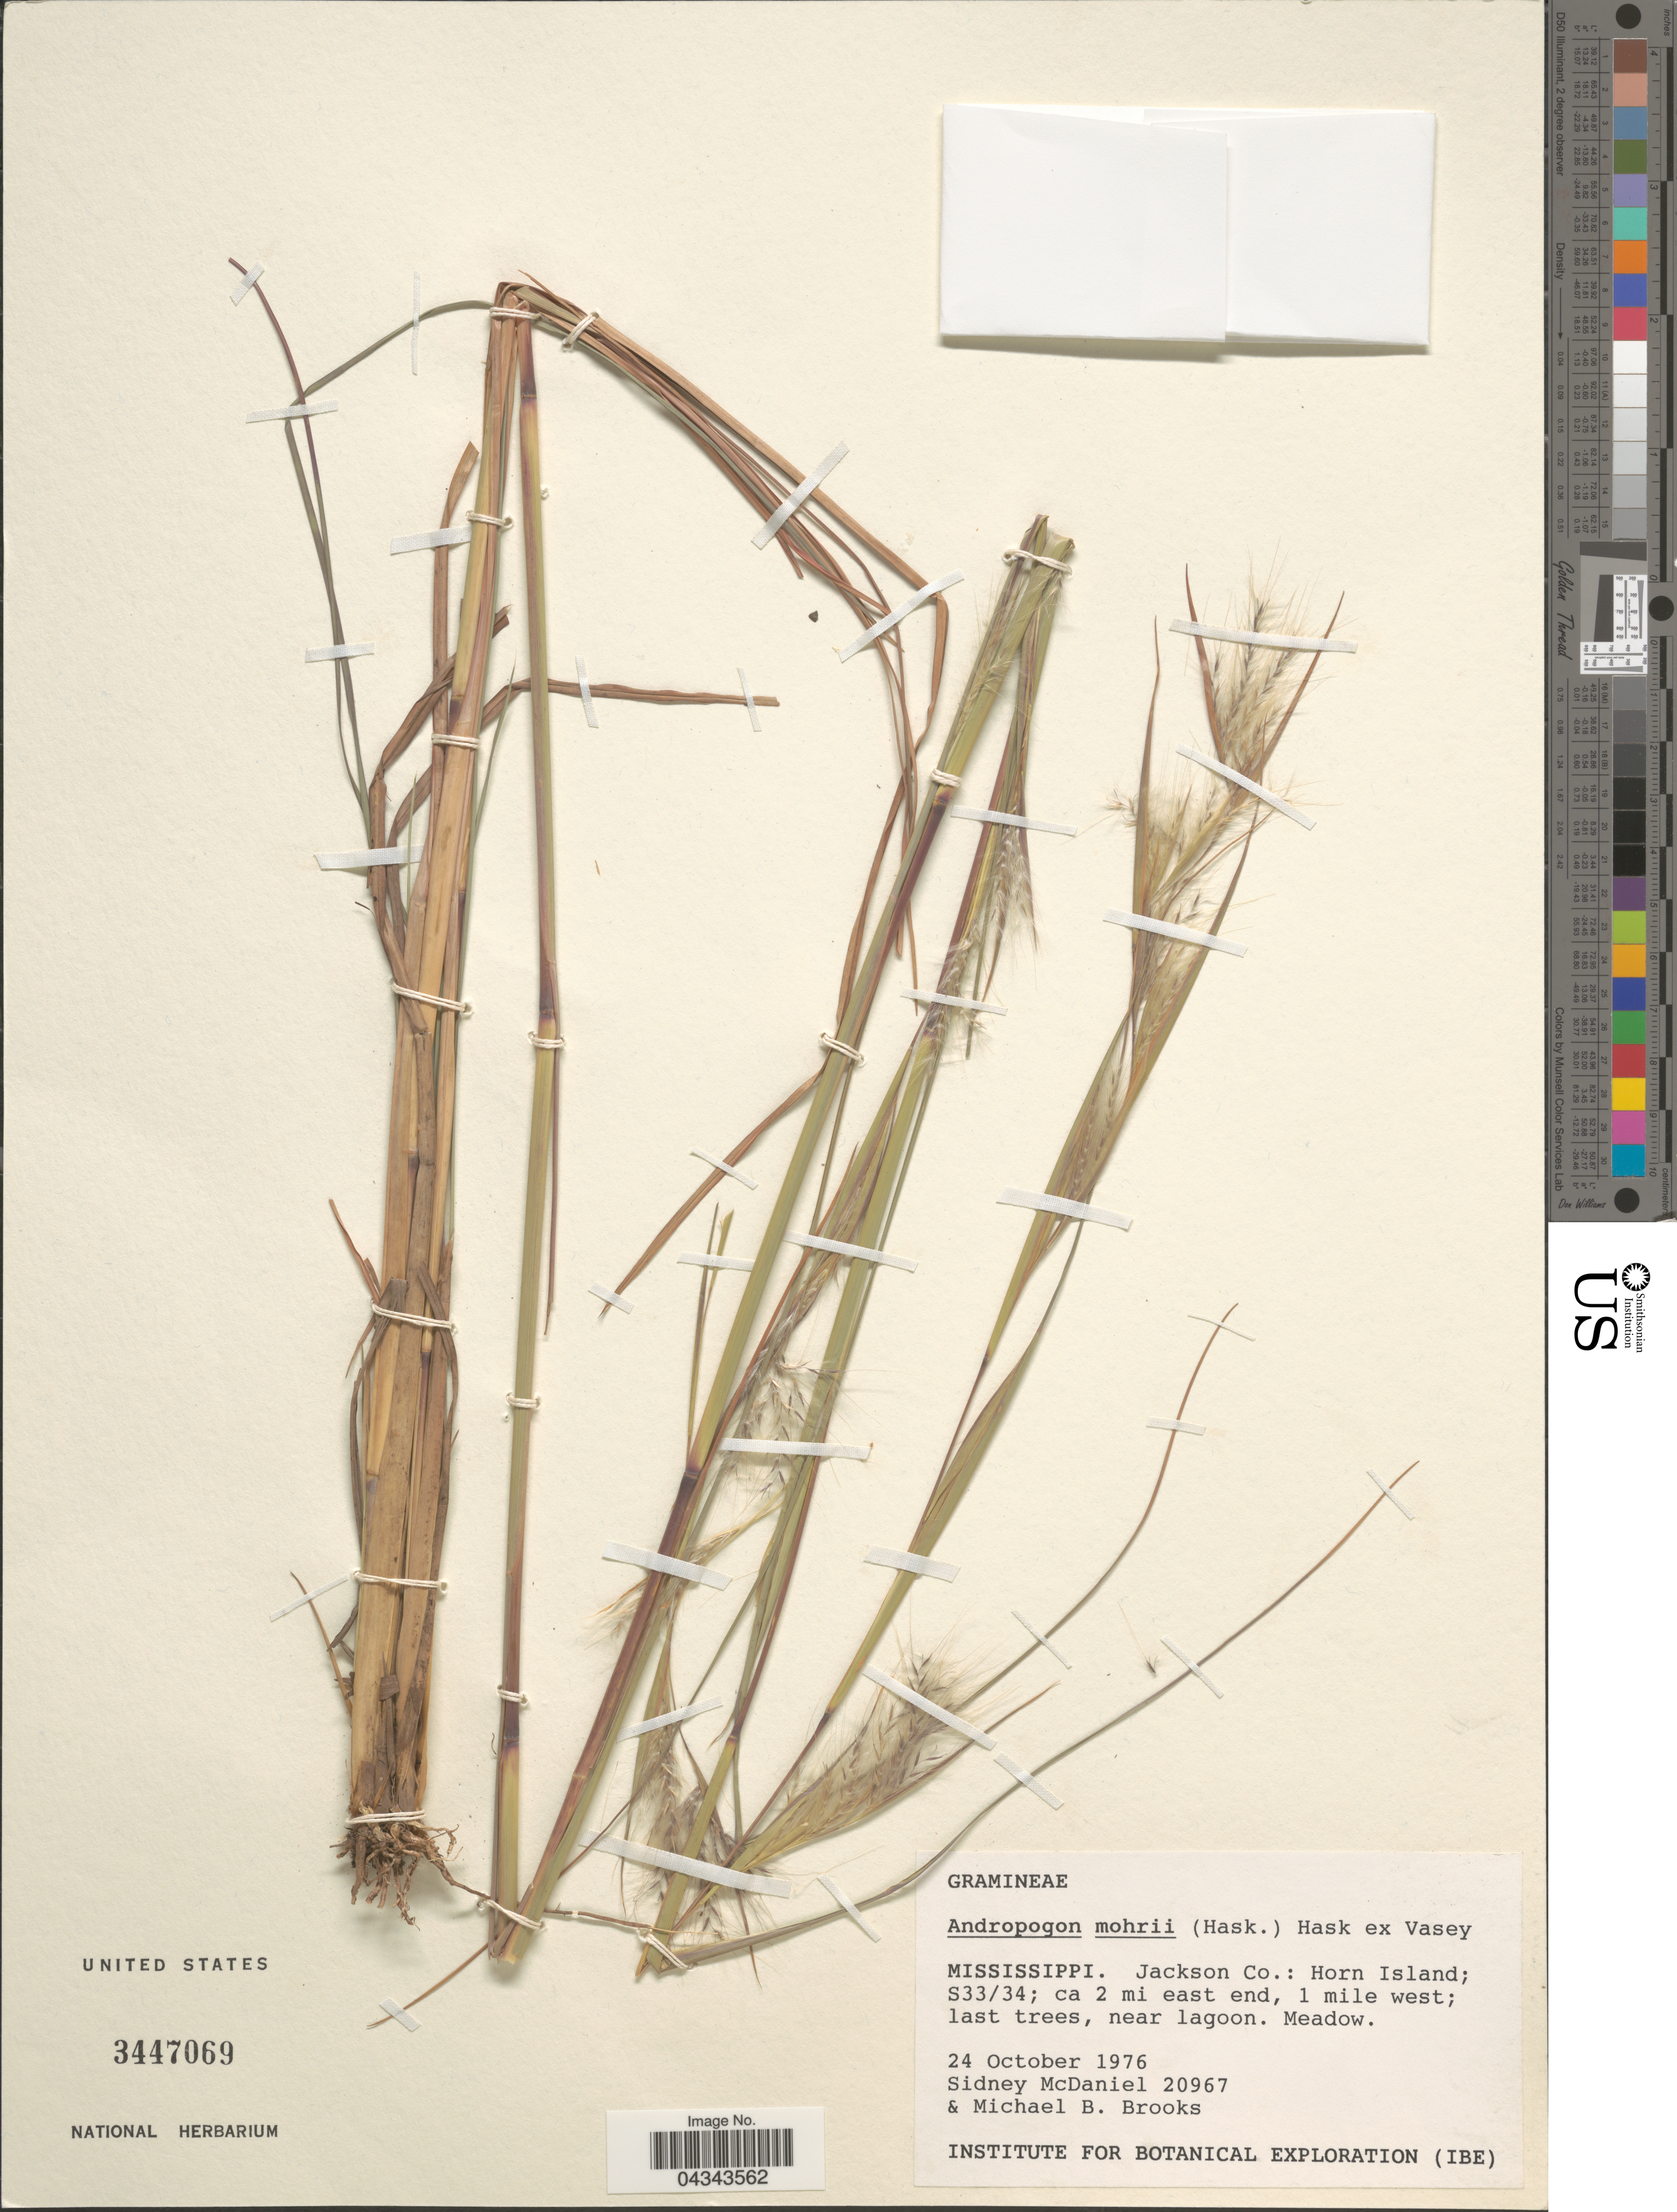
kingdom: Plantae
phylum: Tracheophyta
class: Liliopsida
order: Poales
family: Poaceae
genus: Andropogon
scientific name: Andropogon liebmannii var. pungensis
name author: (Ashe) C.S. Campb.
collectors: S. McDaniel & M. Brooks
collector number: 20967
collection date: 1976-10-24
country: United States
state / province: Mississippi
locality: Jackson Co.: Horn Island; S33/34; ca 2 mi east end, 1 mile west. Institute for Botanical Exploration (IBE).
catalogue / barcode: US 3447069